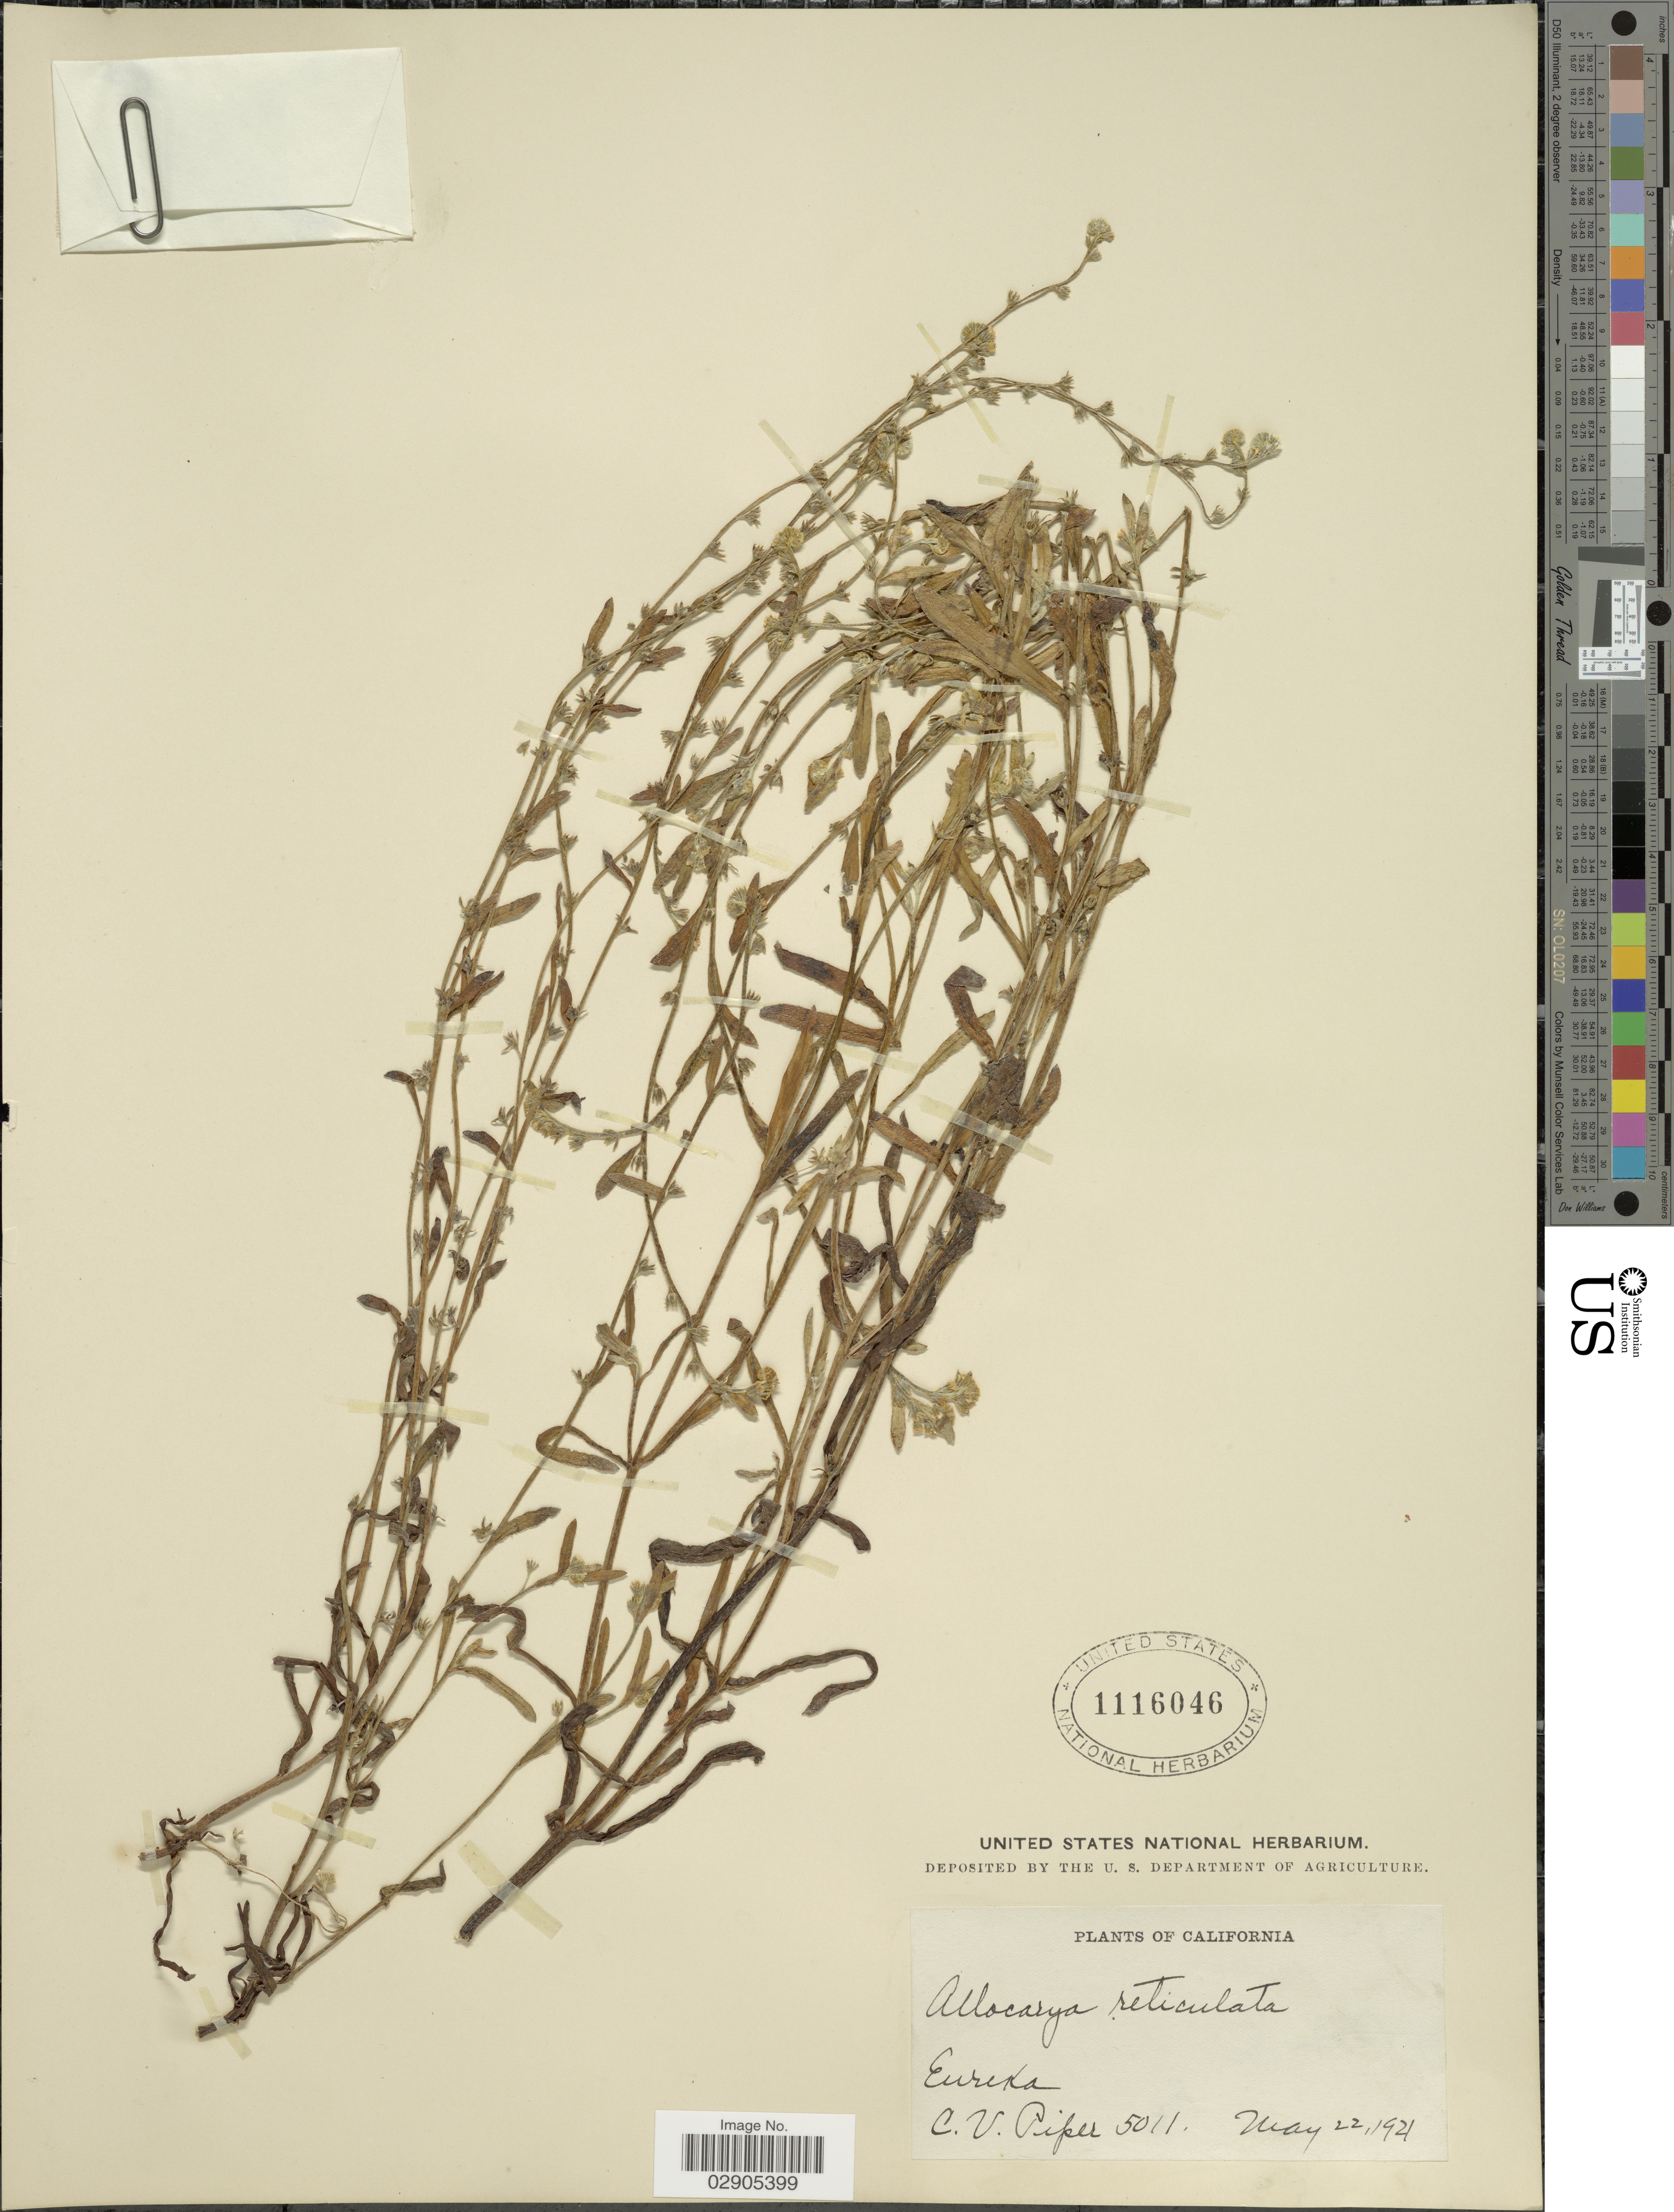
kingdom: Plantae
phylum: Tracheophyta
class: Magnoliopsida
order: Boraginales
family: Boraginaceae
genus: Allocarya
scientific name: Allocarya reticulata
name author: Piper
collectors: C. V. Piper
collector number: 5011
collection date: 1921-05-22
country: United States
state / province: California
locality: Eureka.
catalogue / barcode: US 1116046